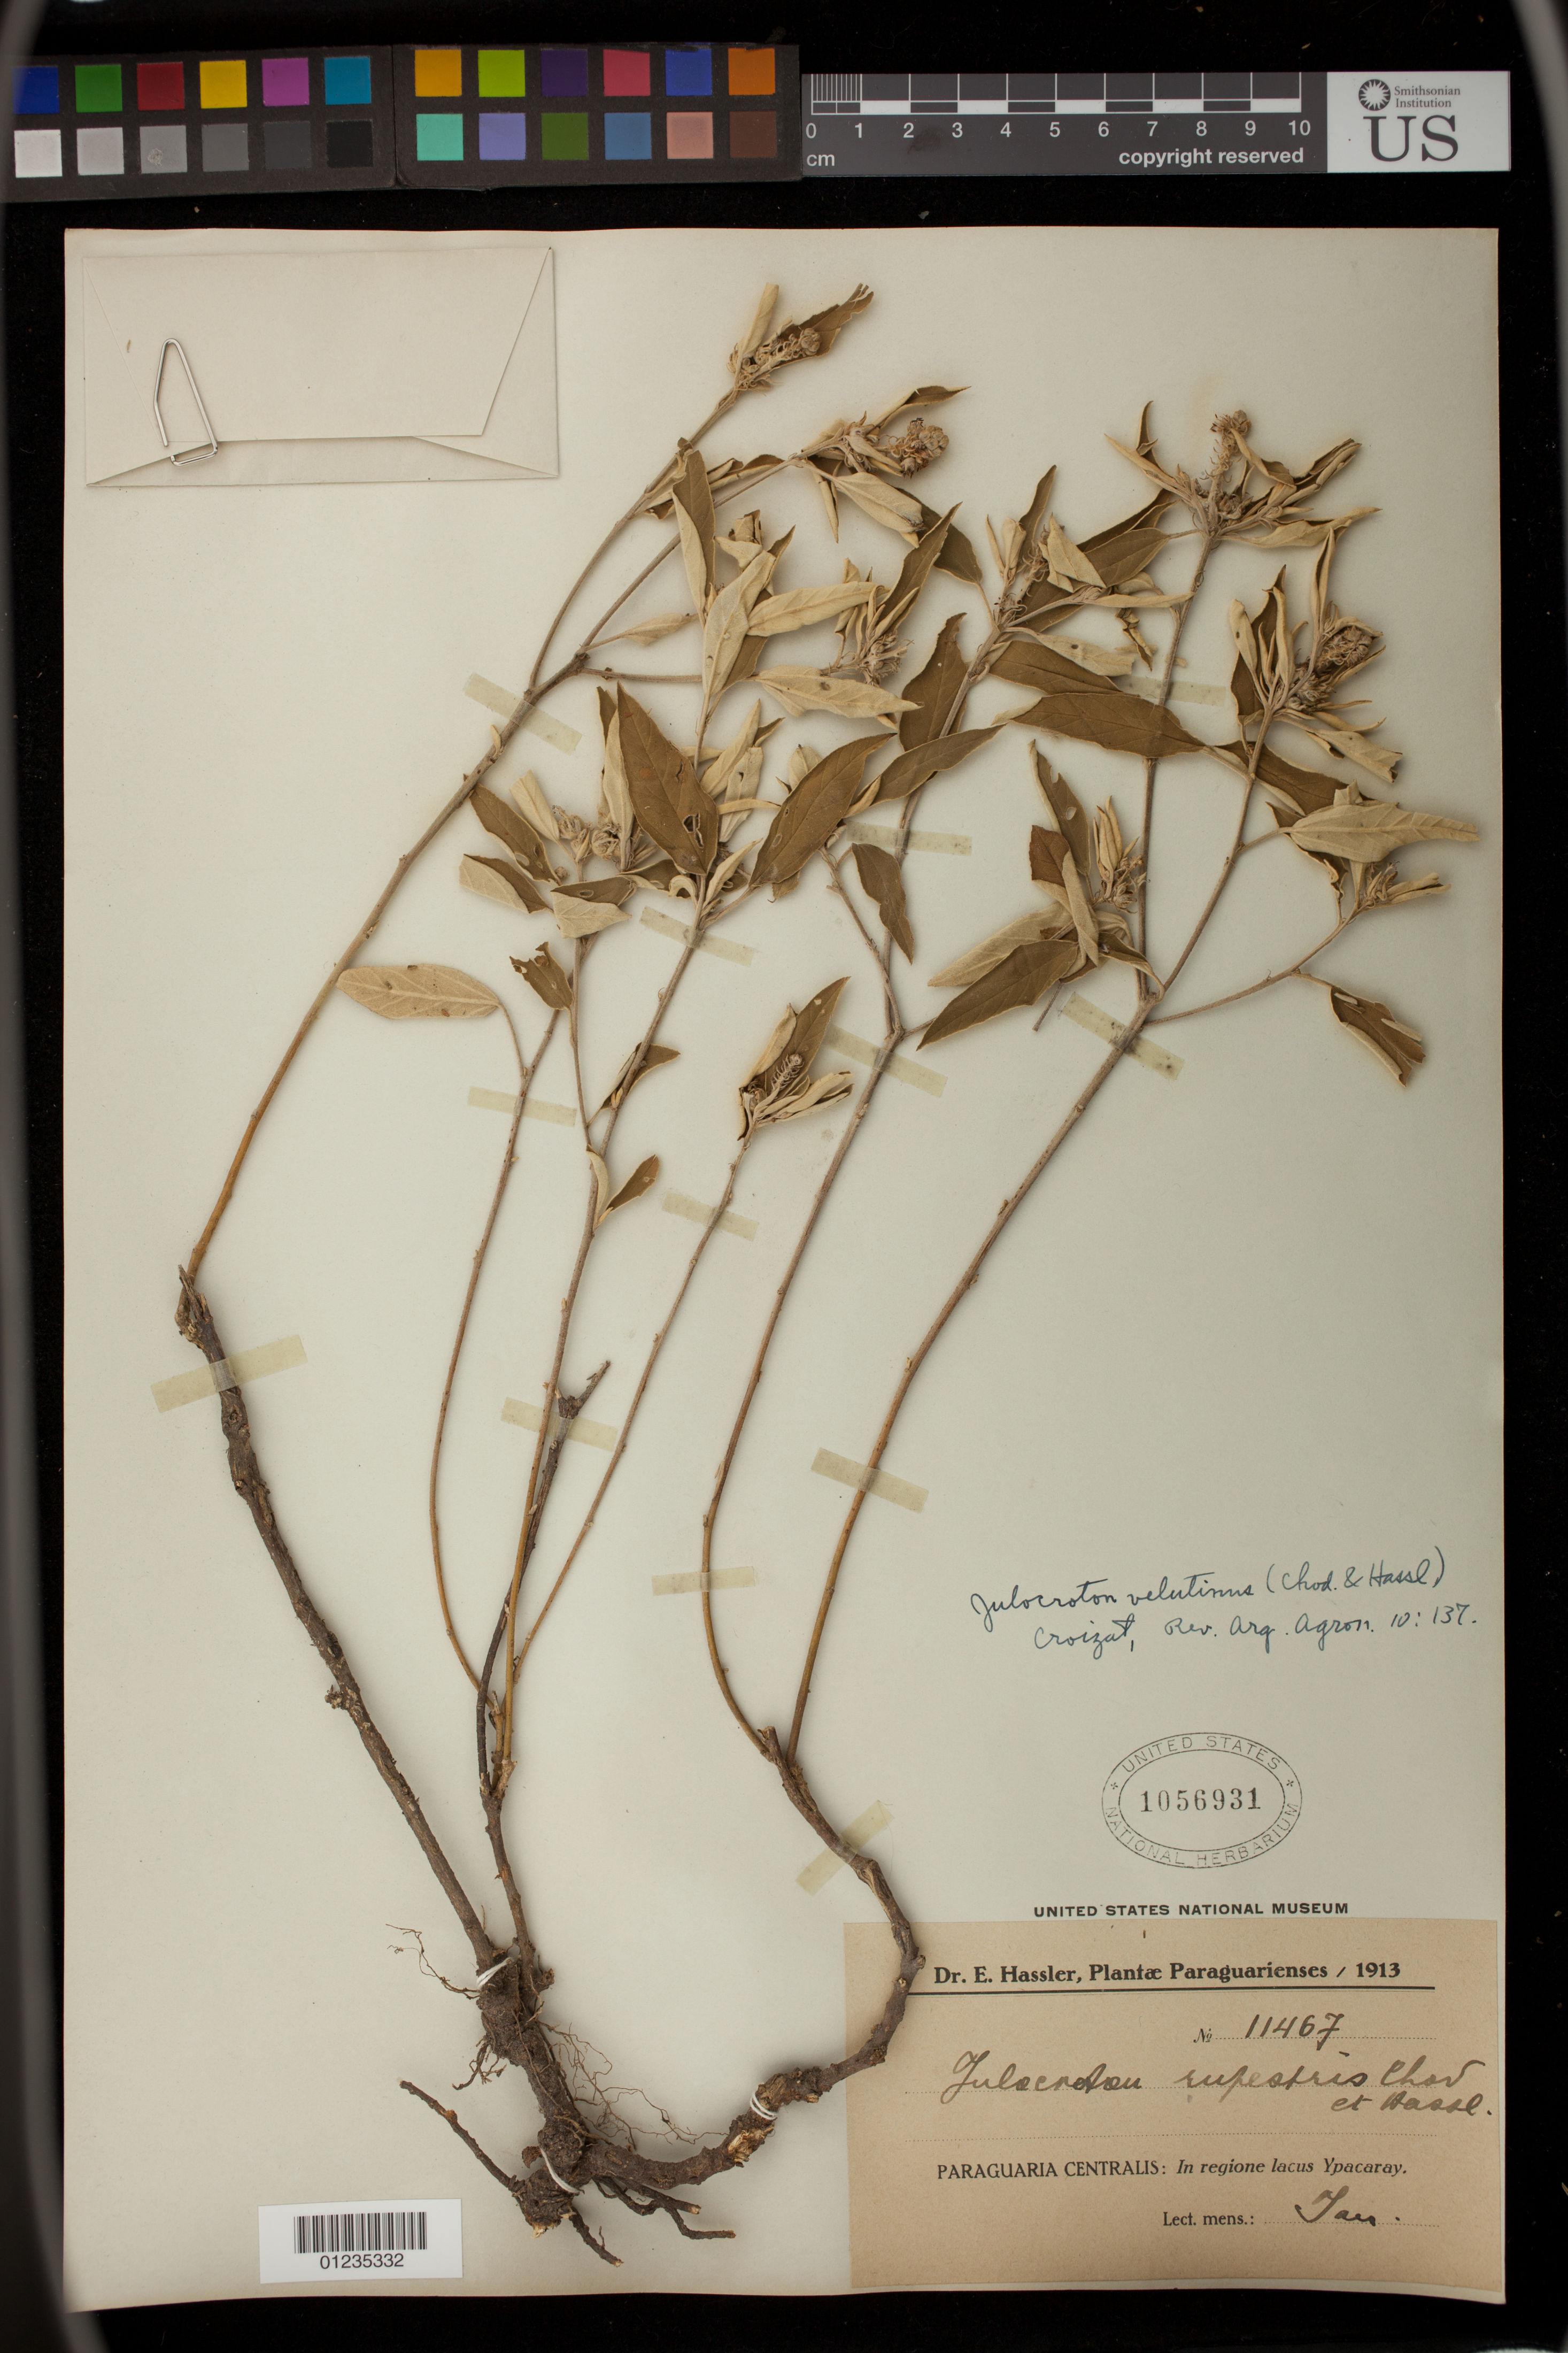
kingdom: Plantae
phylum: Tracheophyta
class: Magnoliopsida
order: Malpighiales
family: Euphorbiaceae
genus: Julocroton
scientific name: Julocroton velutinus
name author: (Chodat & Hassl.) Croizat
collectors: E. Hassler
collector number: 11467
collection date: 1913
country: Paraguay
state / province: Central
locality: In regione lacus Ypacaray.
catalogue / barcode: US 1056931